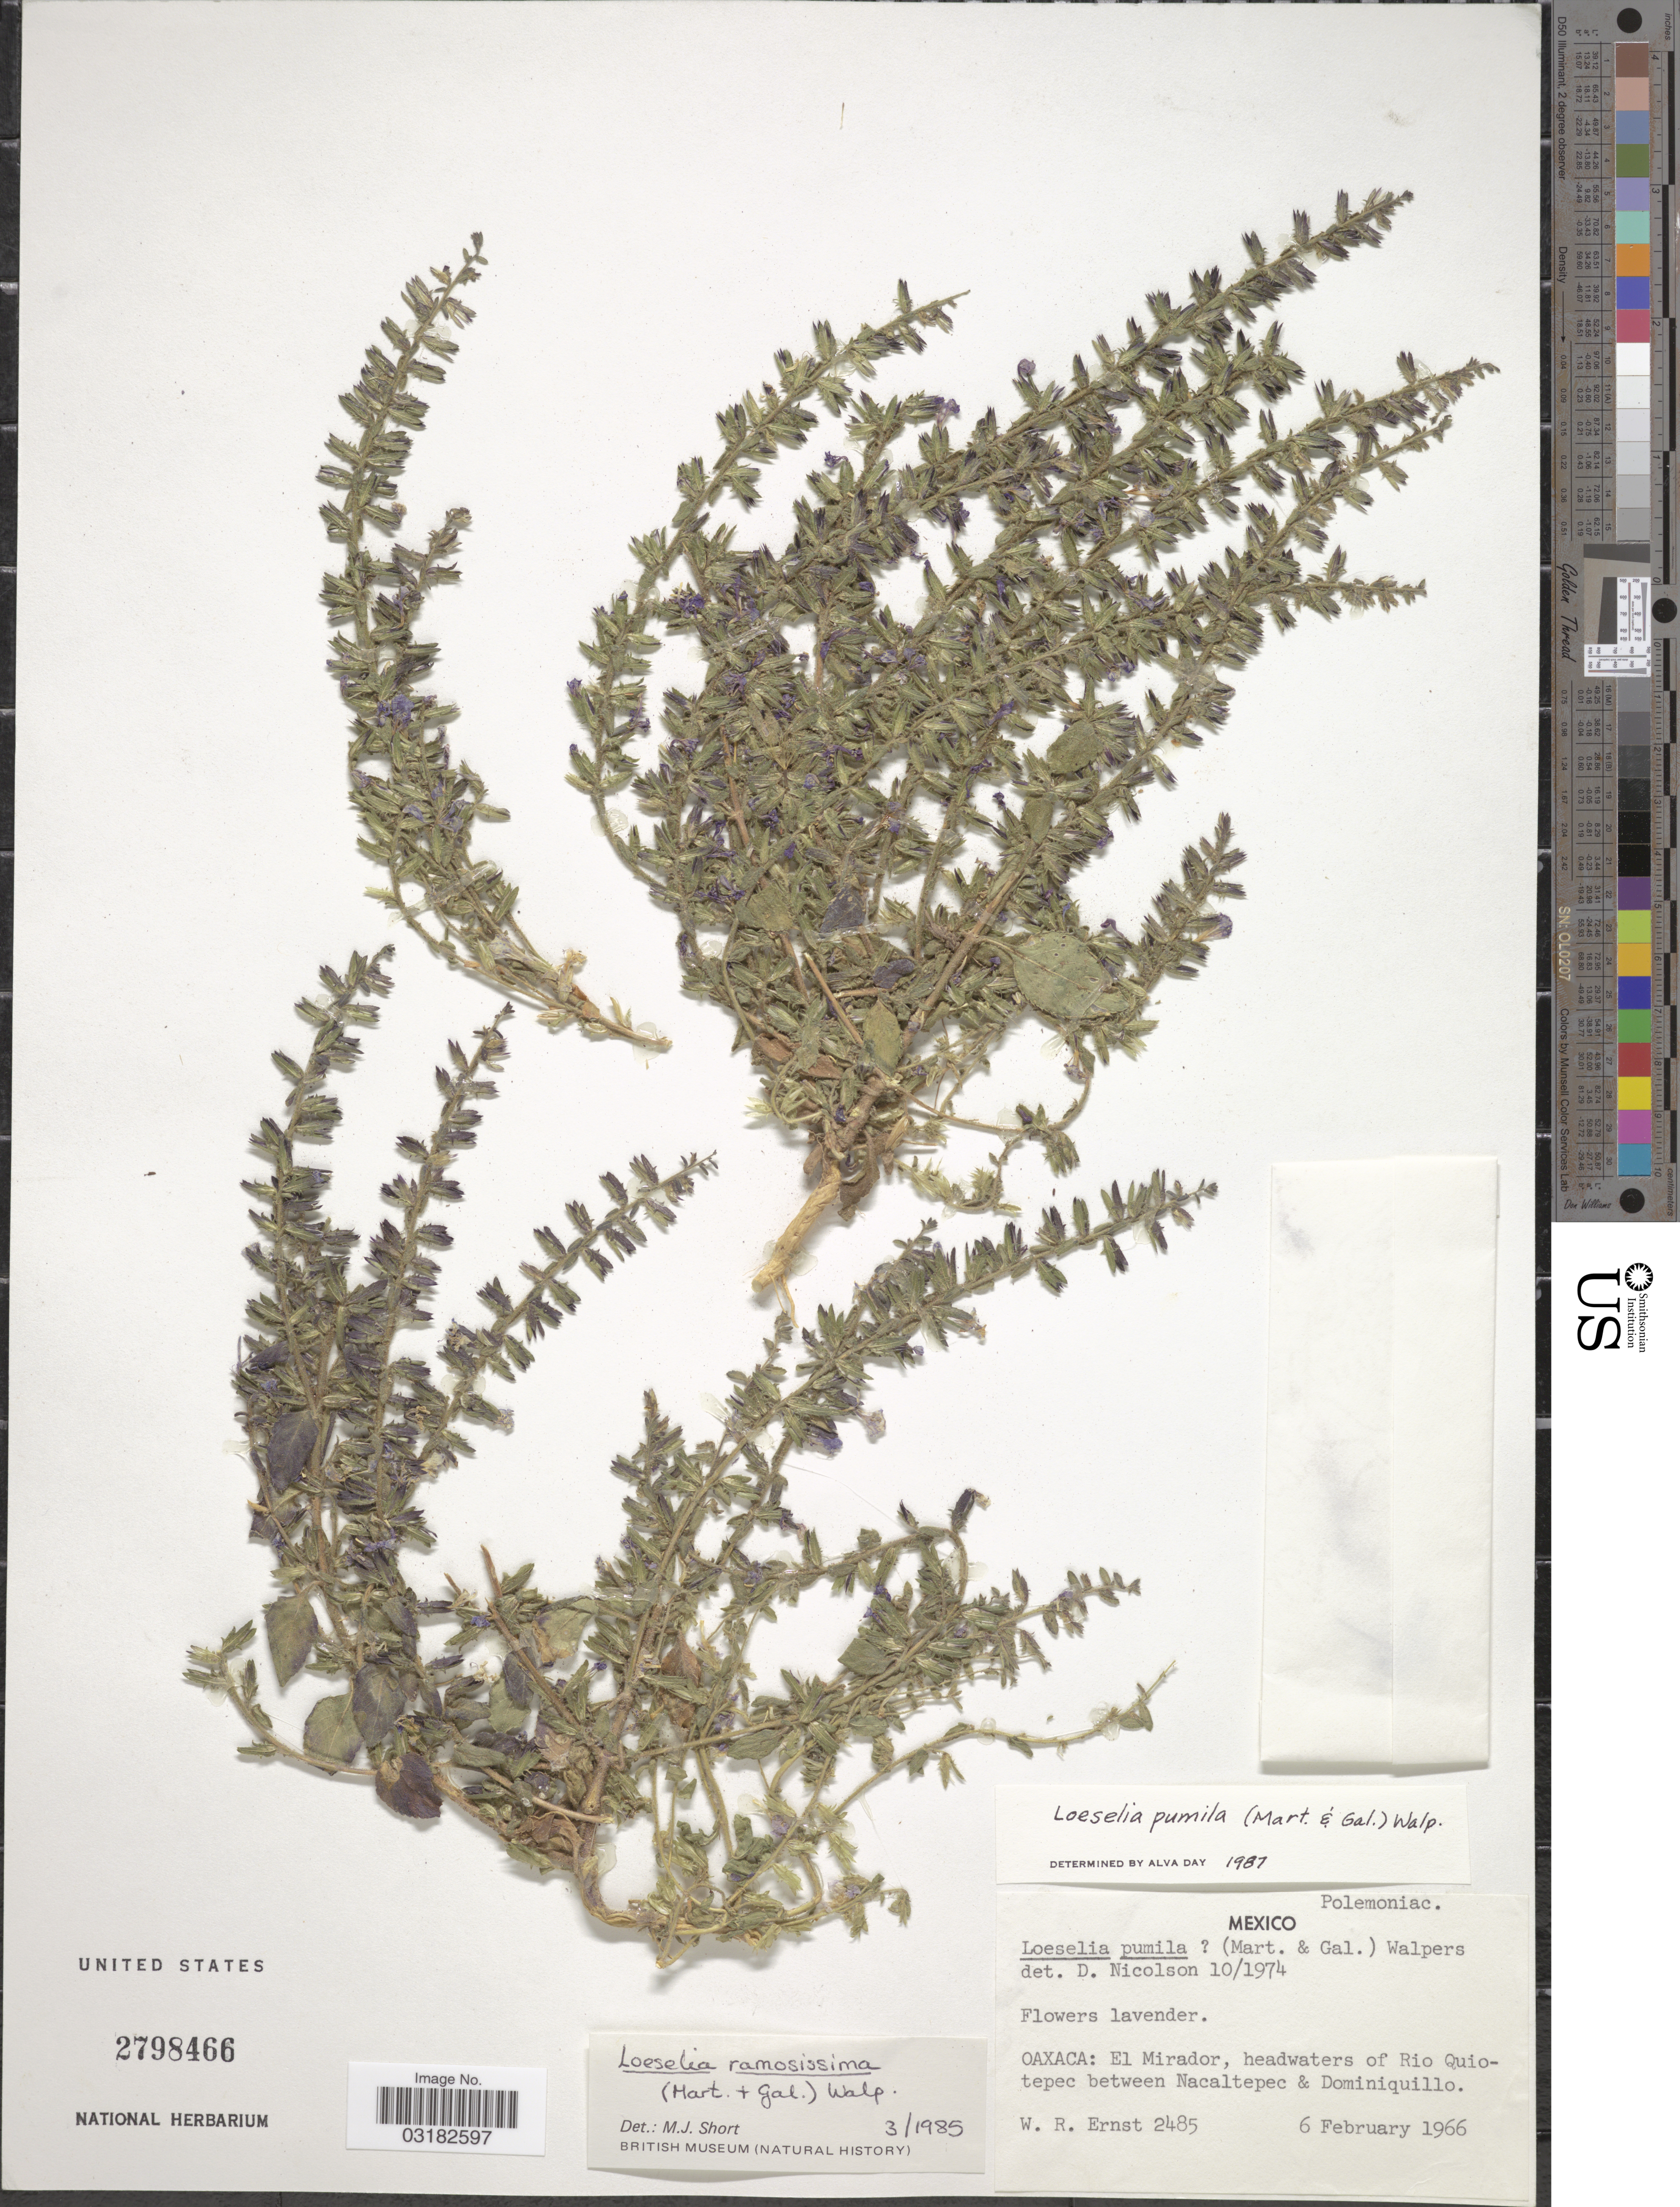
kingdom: Plantae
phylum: Tracheophyta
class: Magnoliopsida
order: Ericales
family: Polemoniaceae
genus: Loeselia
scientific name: Loeselia pumila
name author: (M. Martens & Galeotti) Walp.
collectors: W. R. Ernst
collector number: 2485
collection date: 1966-02-06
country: Mexico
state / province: Oaxaca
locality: El Mirador, headwaters of Rio Quiotepec between Nacaltepec & Dominiquillo.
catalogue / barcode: US 2798466